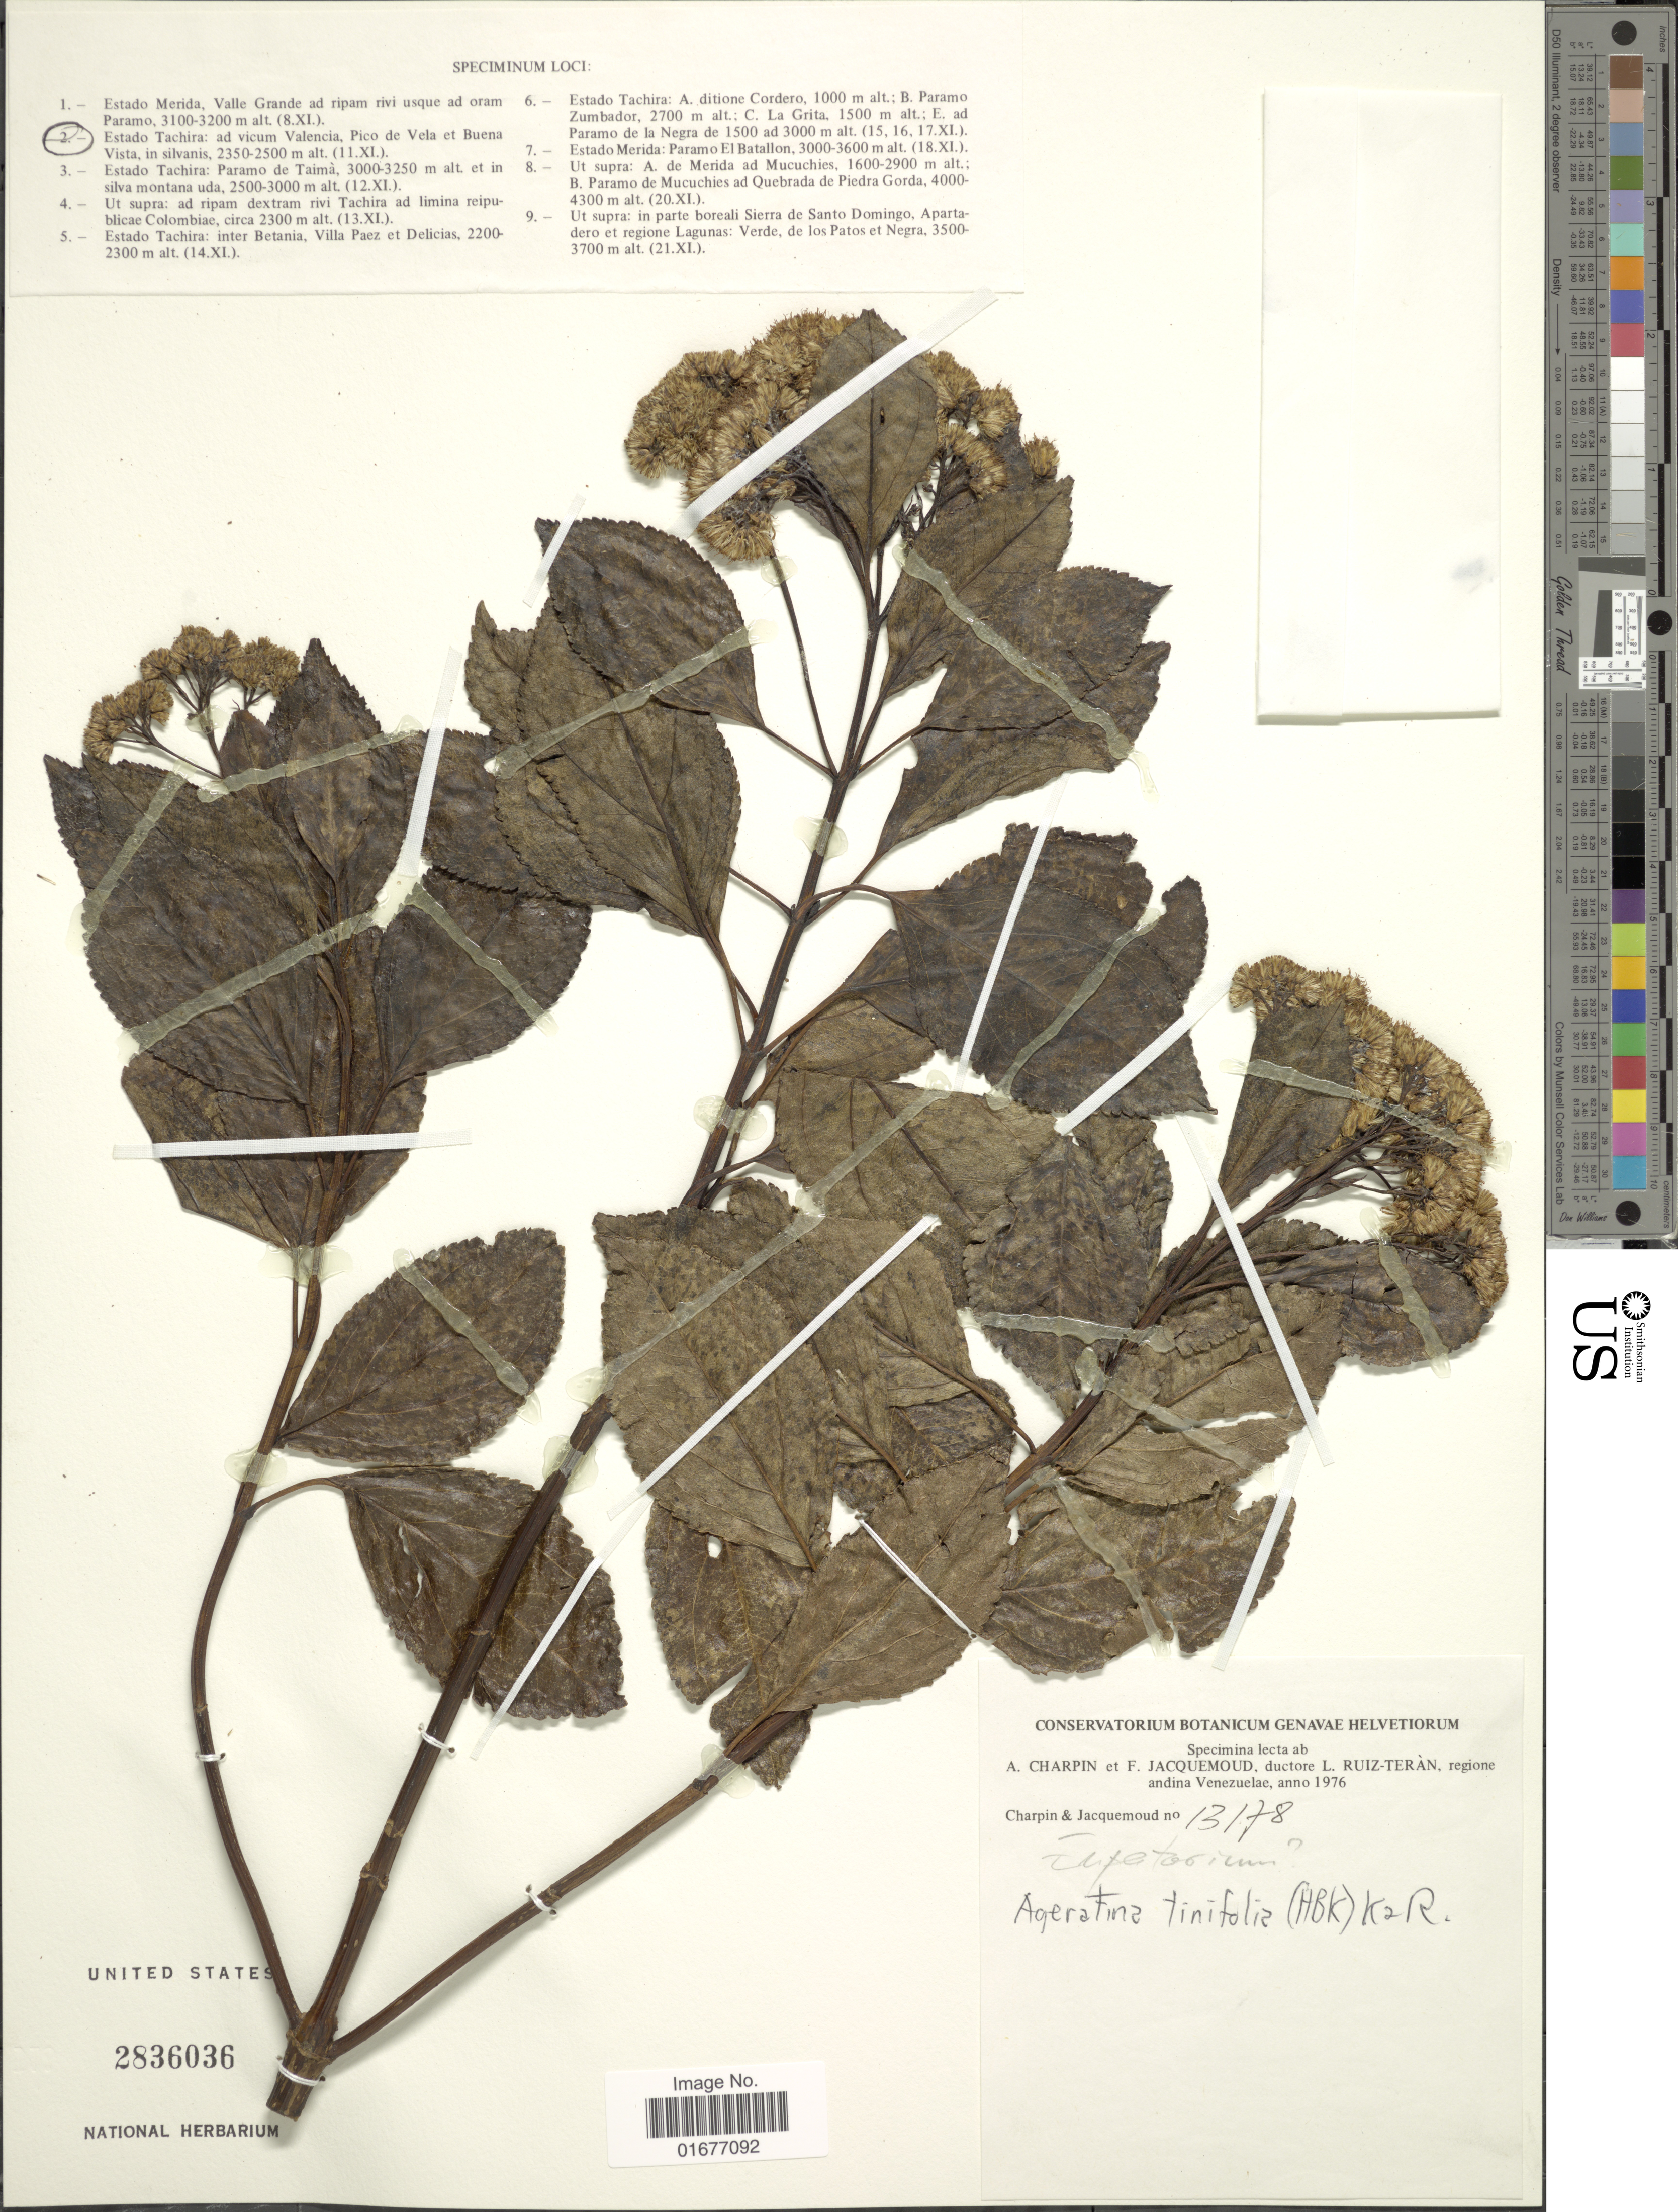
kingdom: Plantae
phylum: Tracheophyta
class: Magnoliopsida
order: Asterales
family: Asteraceae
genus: Ageratina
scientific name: Ageratina tinifolia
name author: (Kunth) R.M. King & H. Rob.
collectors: A. Charpin, F. Jacquemoud & L. E. Ruíz-Terán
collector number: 13178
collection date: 1976-11-11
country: Venezuela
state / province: Tachira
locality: Ad vicum Valencia, Pico de Vela et Buena Vista, in silvanis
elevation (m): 2350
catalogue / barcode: US 2836036